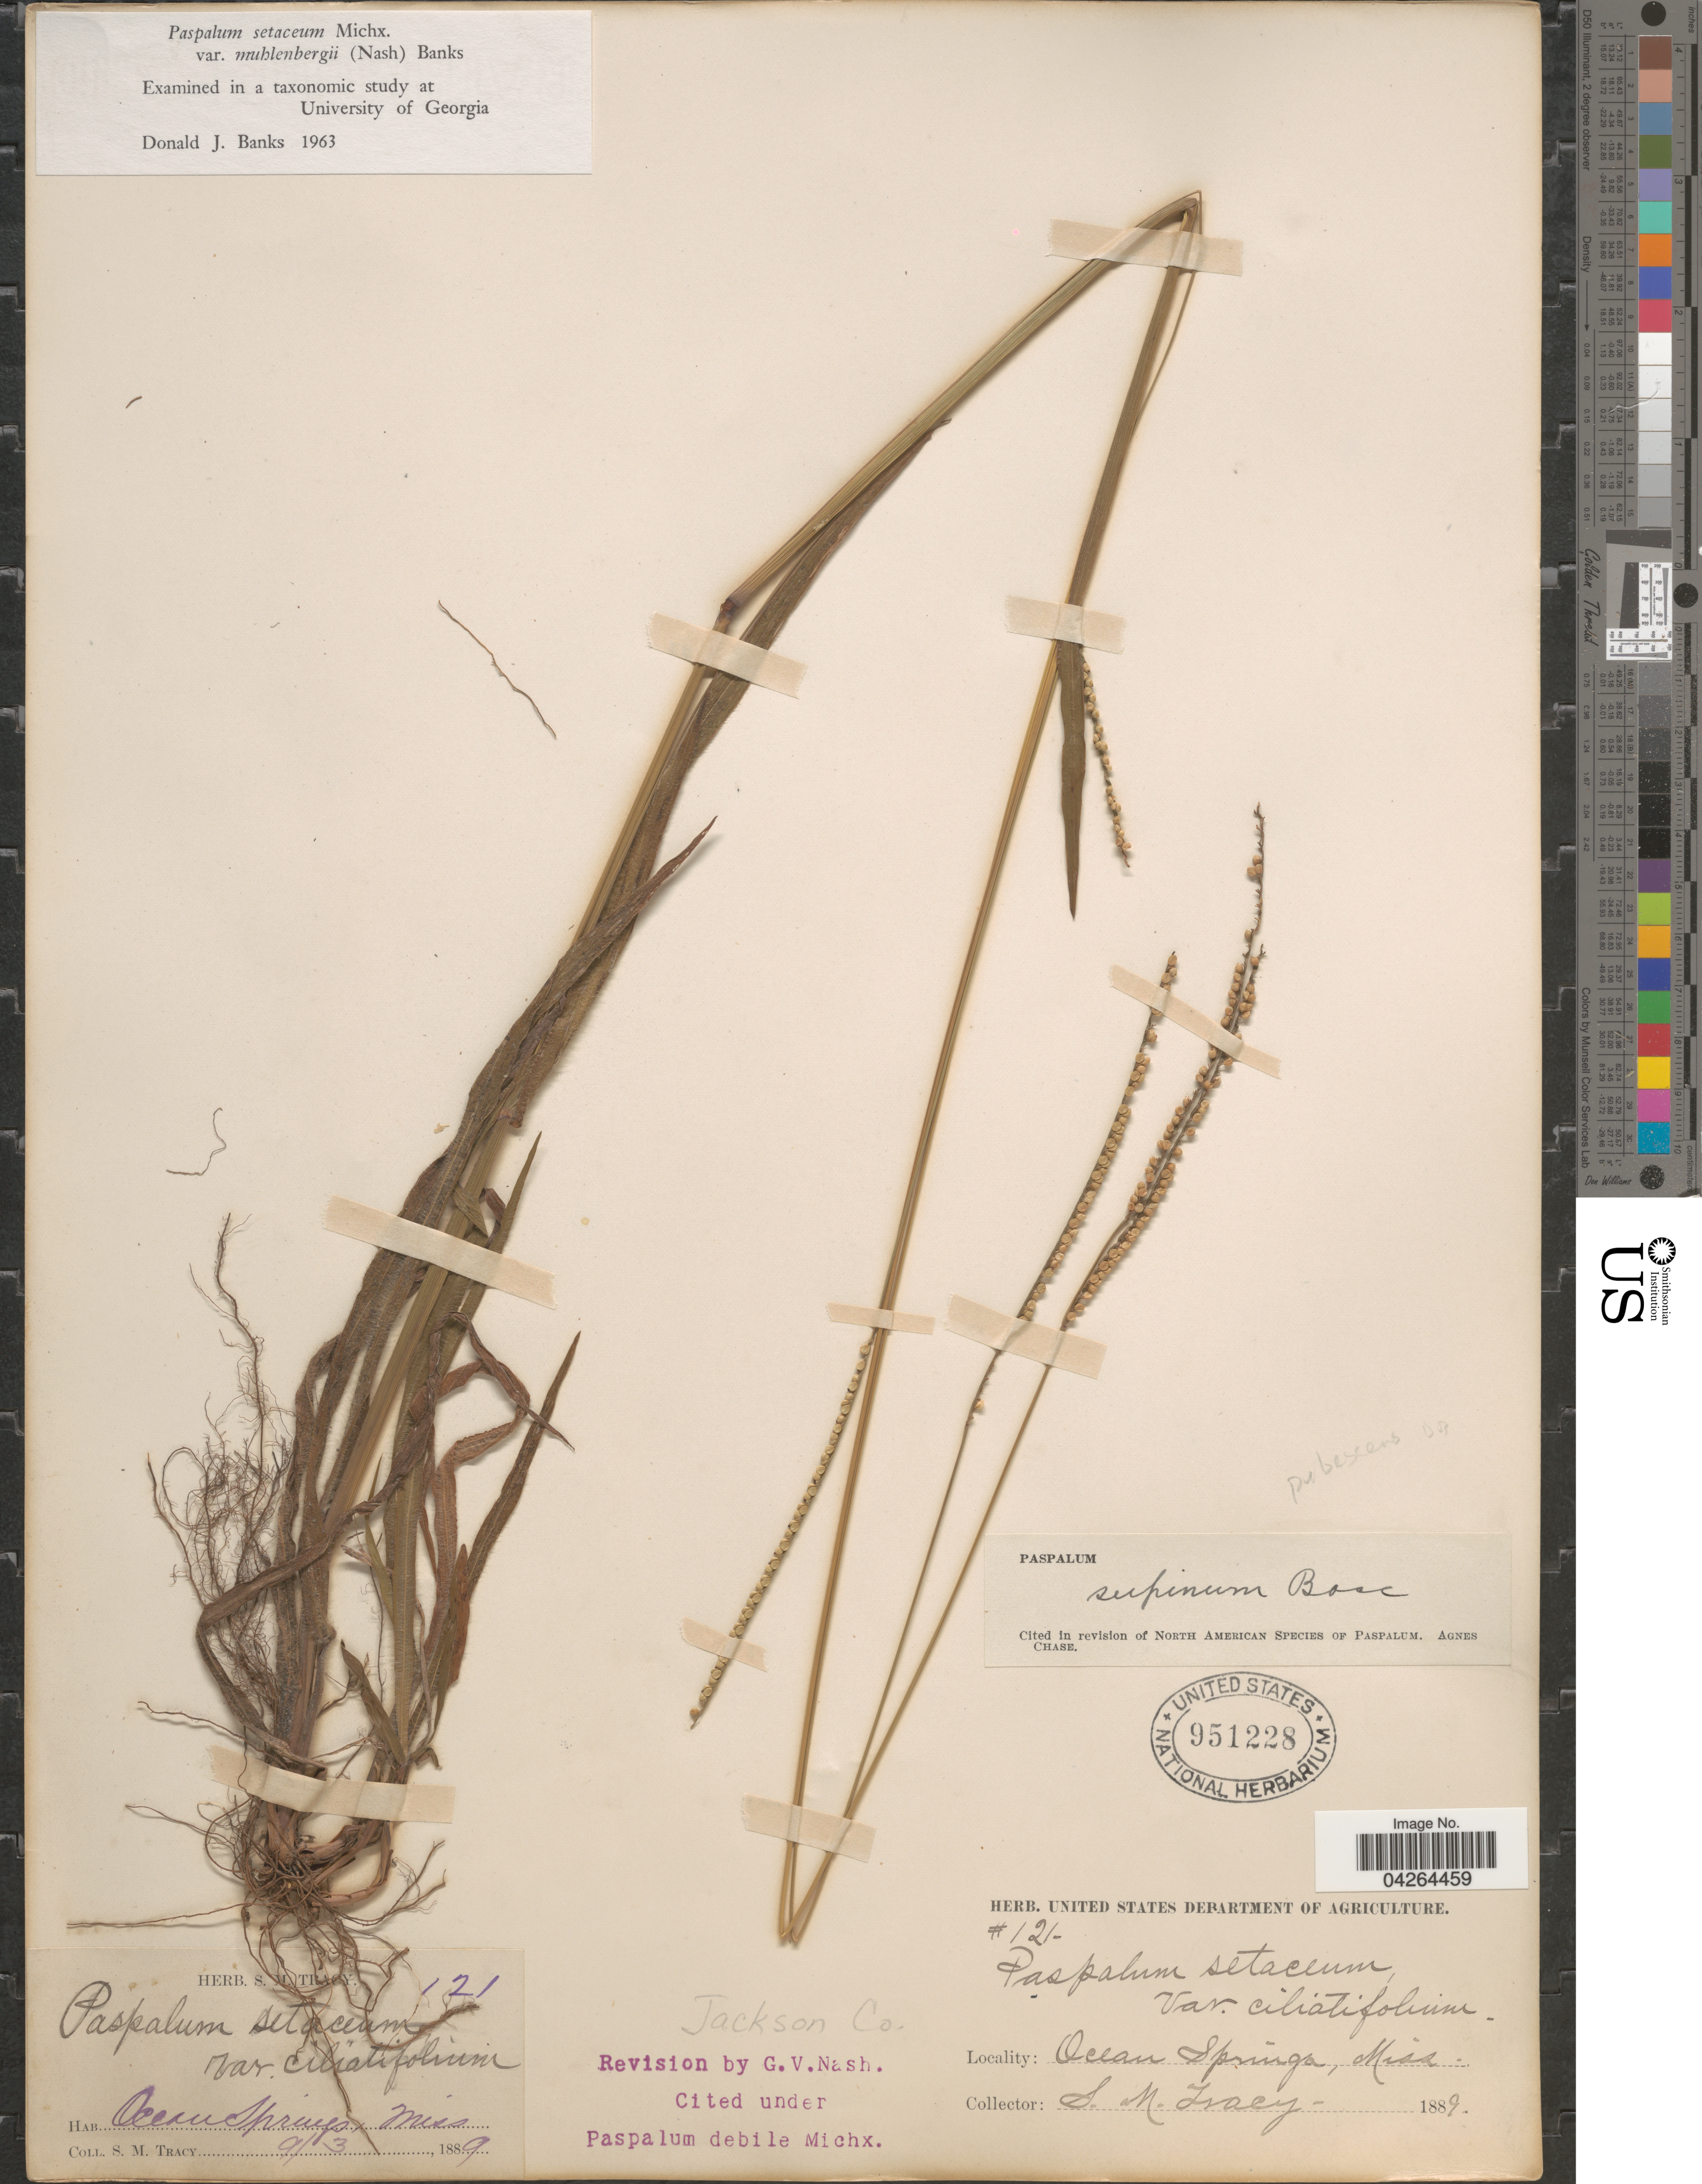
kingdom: Plantae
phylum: Tracheophyta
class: Liliopsida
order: Poales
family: Poaceae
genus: Paspalum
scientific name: Paspalum setaceum var. muhlenbergii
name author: (Nash) D.J. Banks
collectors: S. M. Tracy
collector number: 121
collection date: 1889-09-03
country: United States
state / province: Mississippi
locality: Ocean Springs. Jackson Co.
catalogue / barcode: US 951228